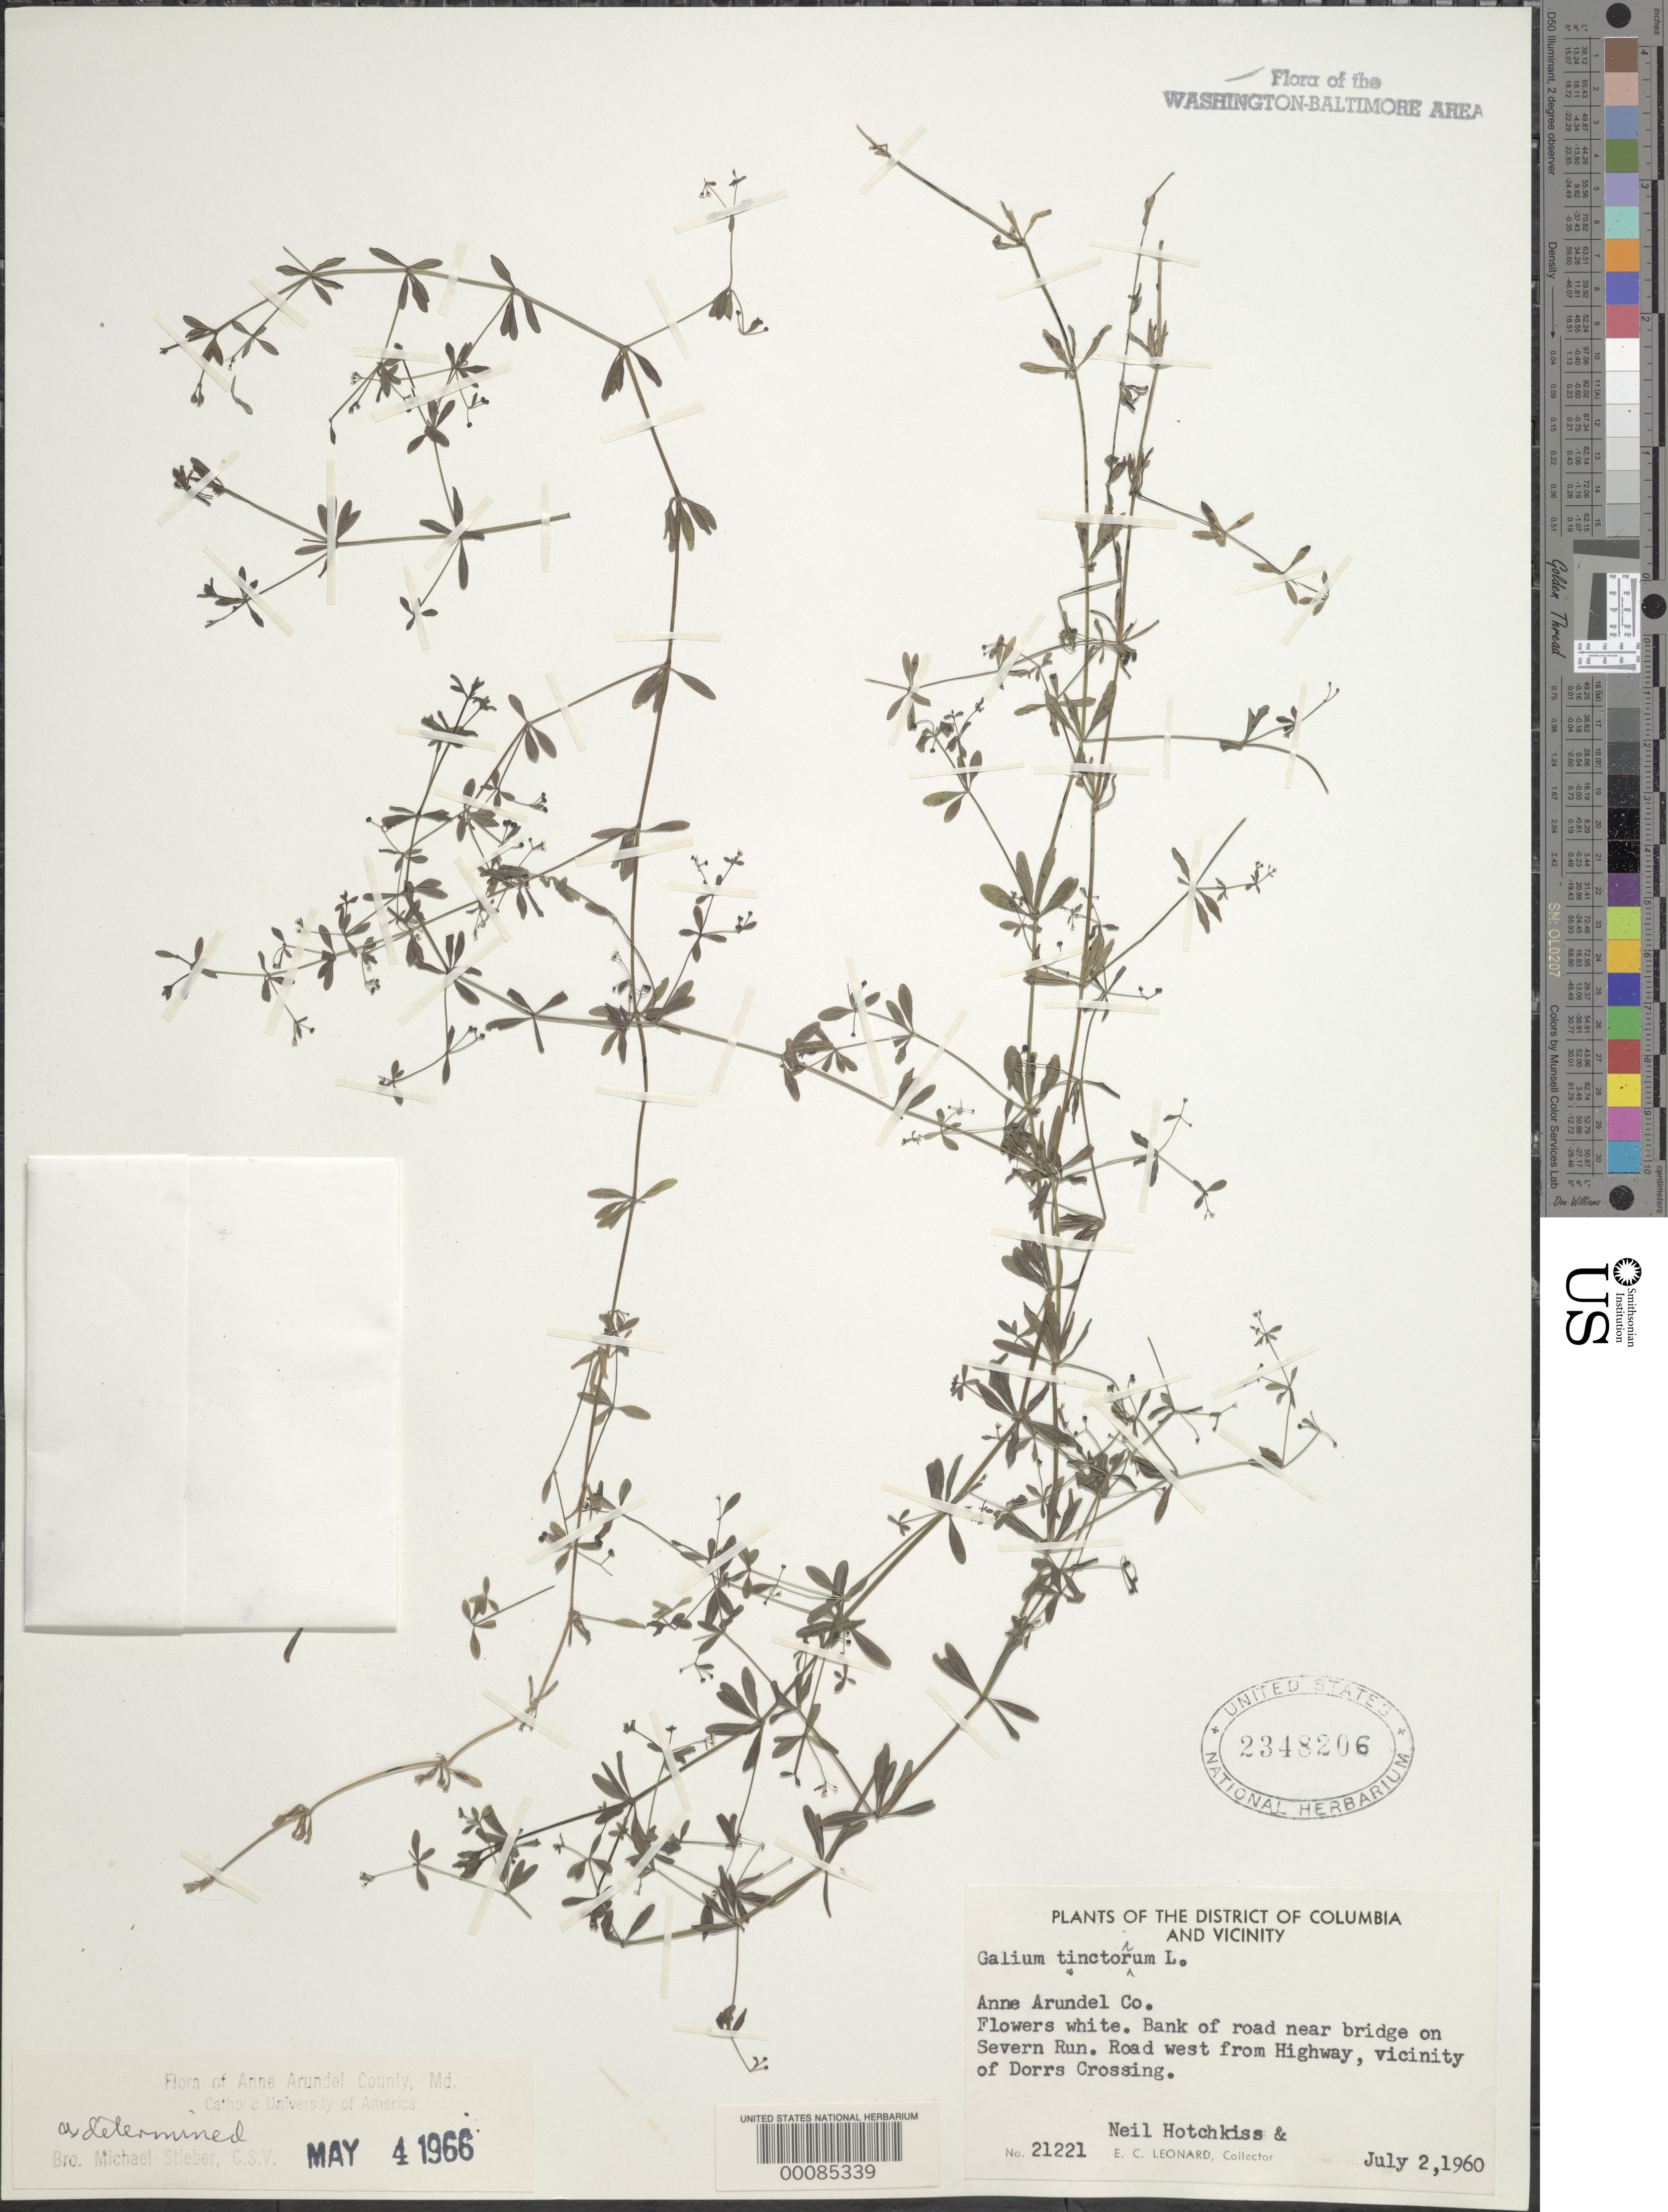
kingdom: Plantae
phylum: Tracheophyta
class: Magnoliopsida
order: Gentianales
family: Rubiaceae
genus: Galium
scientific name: Galium tinctorium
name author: (L.) Scop.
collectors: N. Hotchkiss & E. C. Leonard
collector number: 21221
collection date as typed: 02 Jul 1960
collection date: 1960-07-02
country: United States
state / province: Maryland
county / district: Anne Arundel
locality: Vicinity of Dorrs Crossing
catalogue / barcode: US 2348206